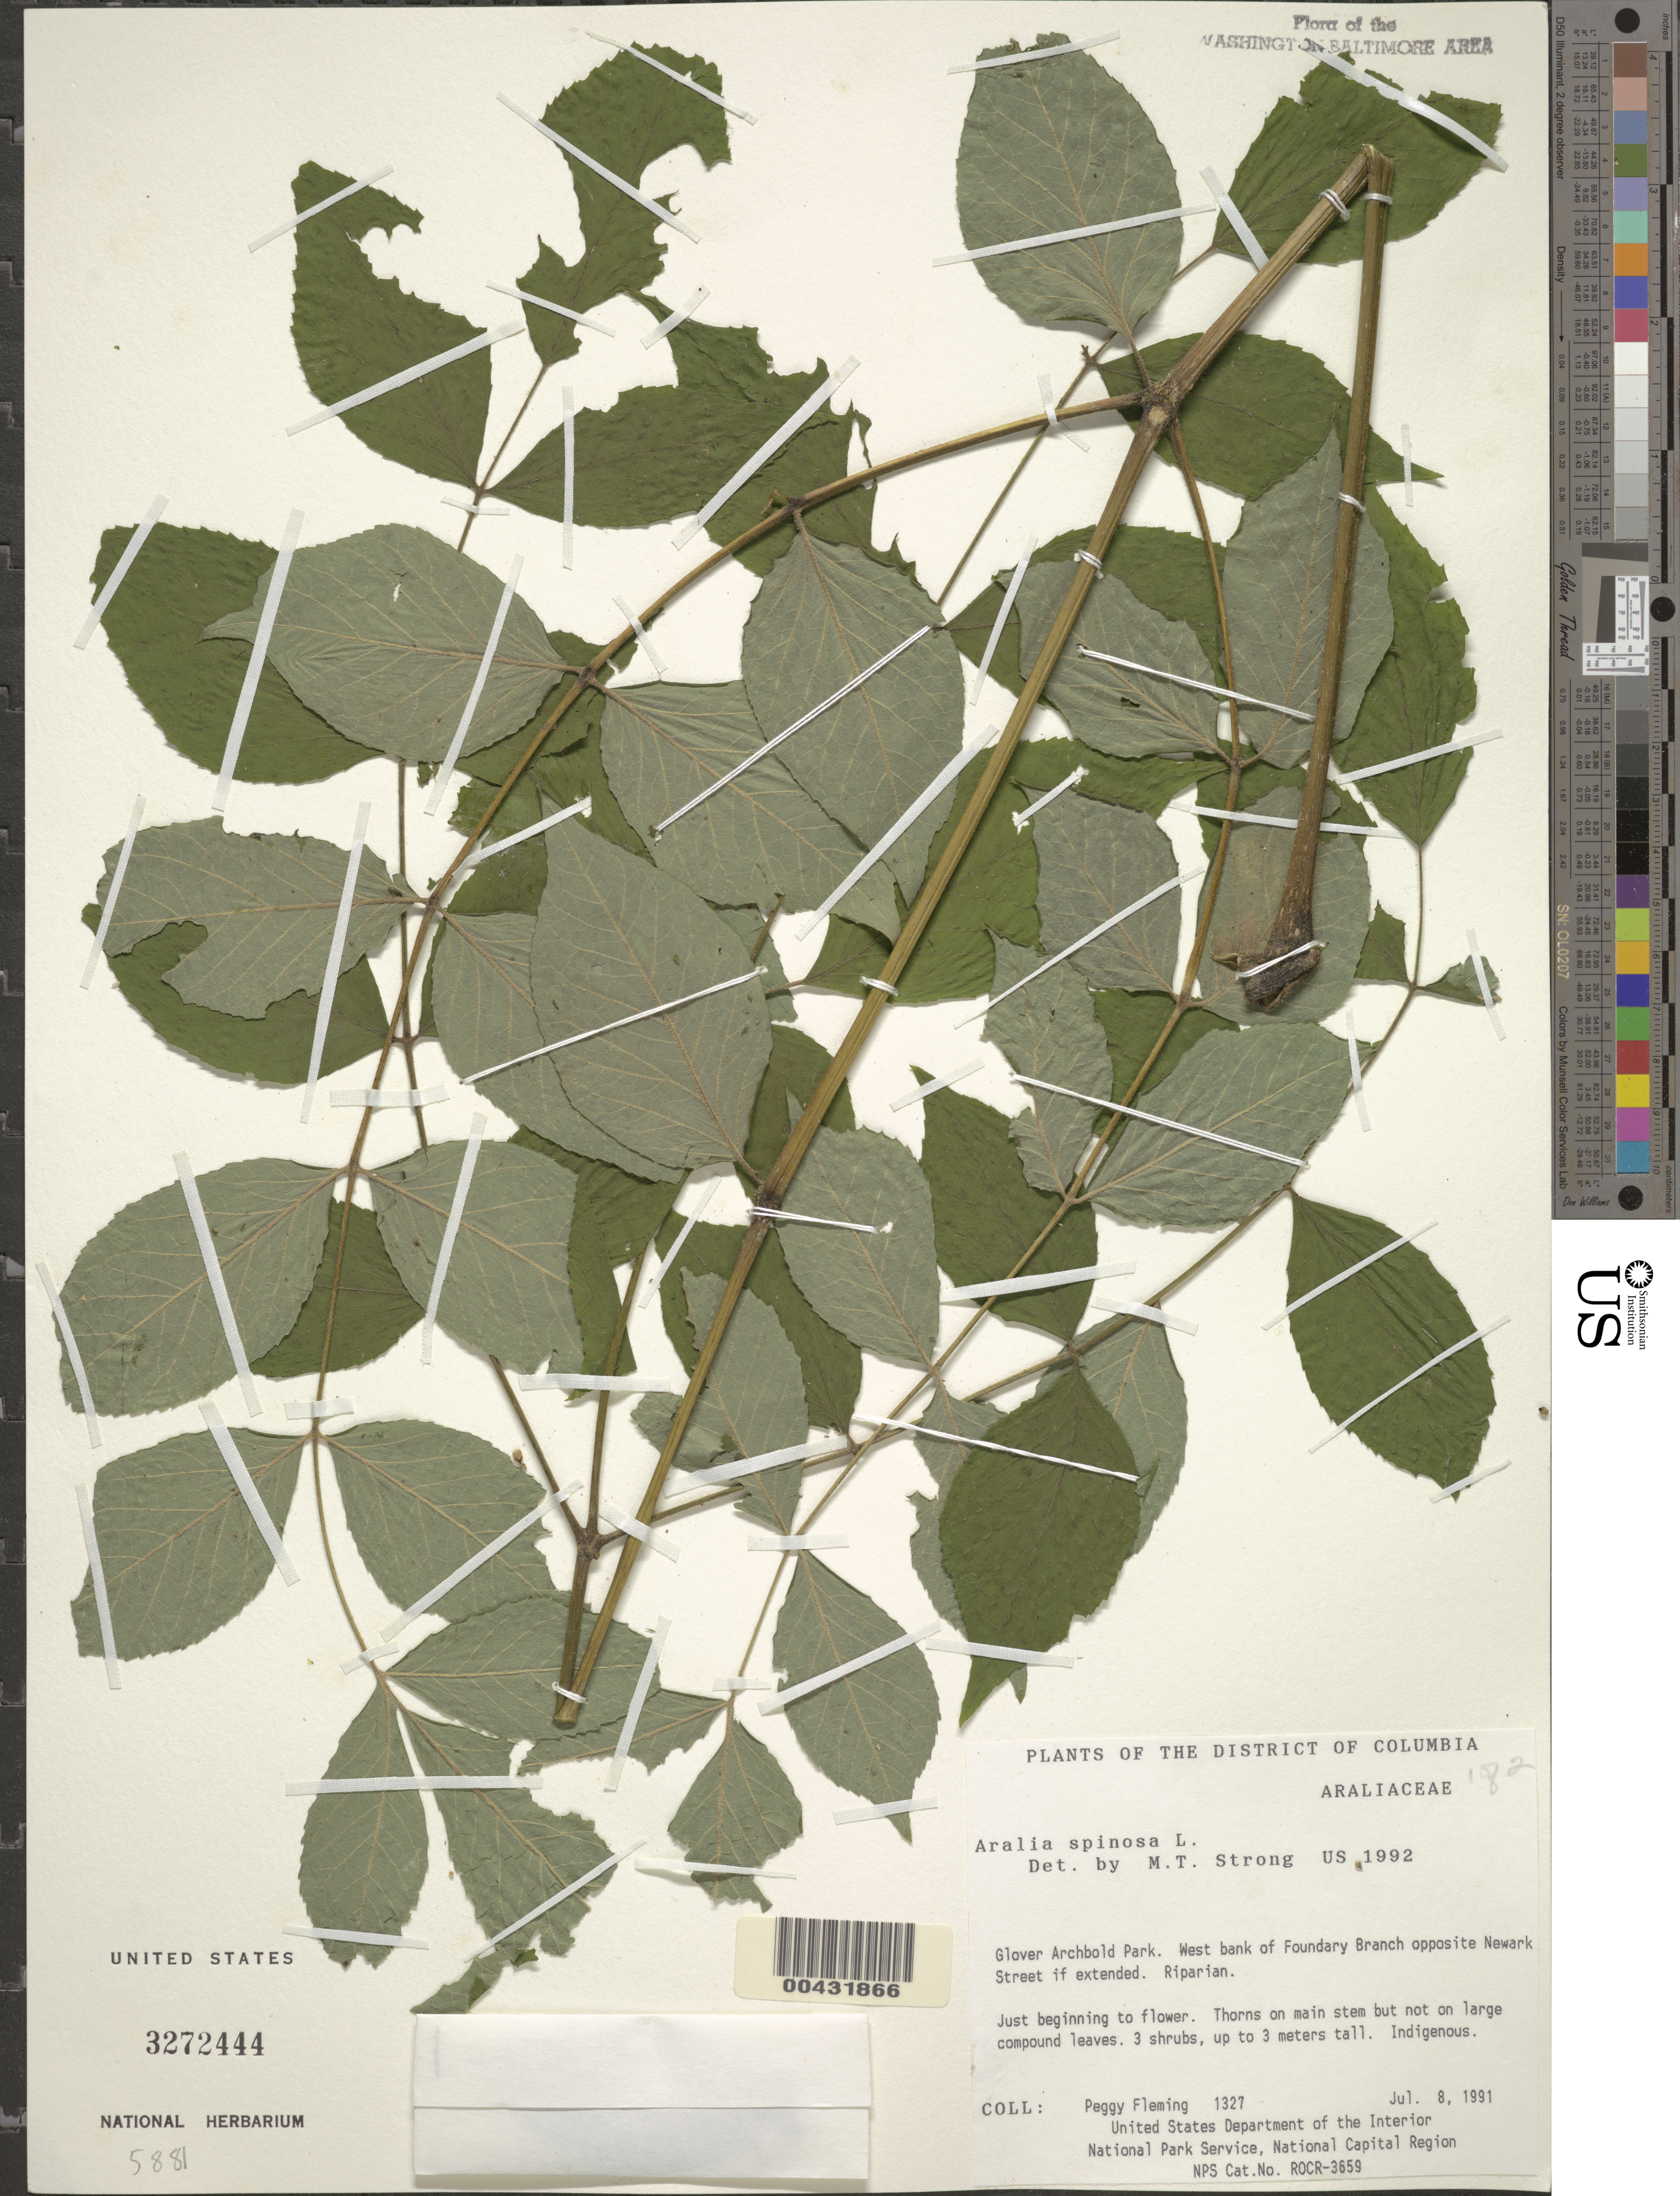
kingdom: Plantae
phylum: Tracheophyta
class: Magnoliopsida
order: Apiales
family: Araliaceae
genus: Aralia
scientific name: Aralia spinosa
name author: L.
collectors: P. Fleming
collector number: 1327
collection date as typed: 08 Jul 1991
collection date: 1991-07-08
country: United States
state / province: District of Columbia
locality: Glover Archbold Park, W bank of Boundary Branch opposite near K St. if extended.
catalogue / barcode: US 3272444